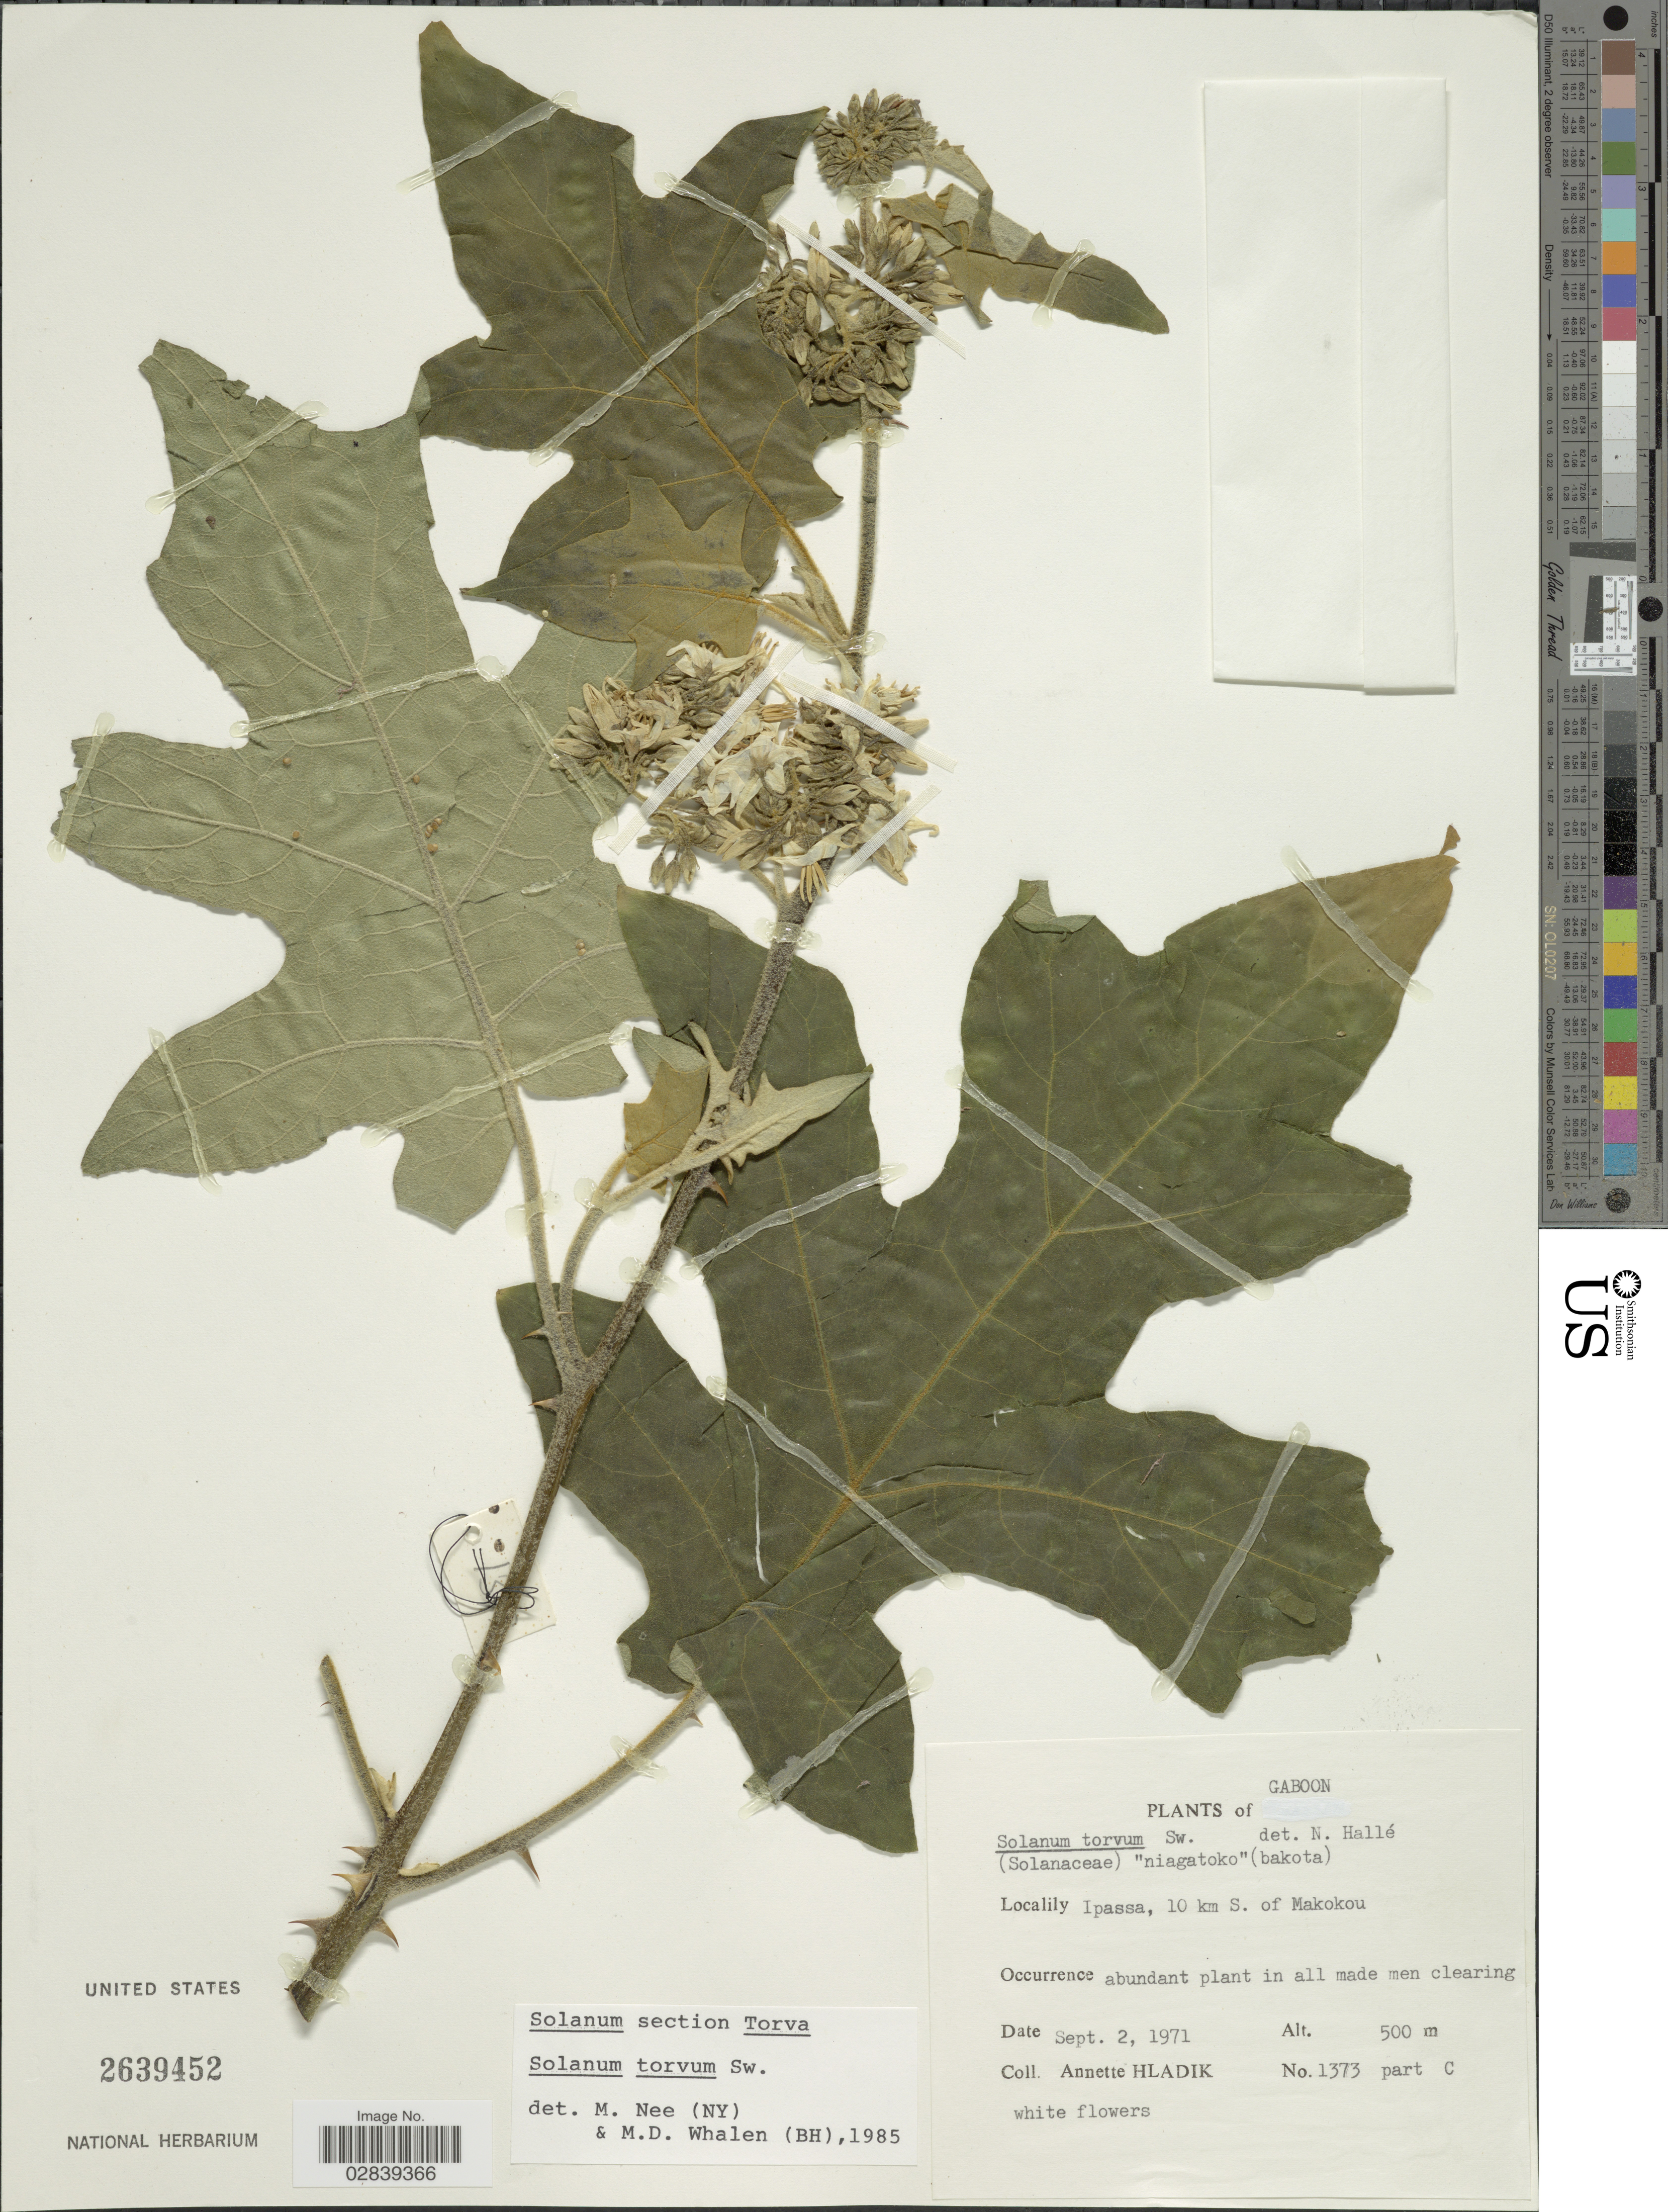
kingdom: Plantae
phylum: Tracheophyta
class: Magnoliopsida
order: Solanales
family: Solanaceae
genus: Solanum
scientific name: Solanum torvum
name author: Sw.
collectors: A. Hladik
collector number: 1373C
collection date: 1971-09-02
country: Gabon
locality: Ipassa, 10 km S. of Makokou.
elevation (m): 500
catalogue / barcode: US 2639452